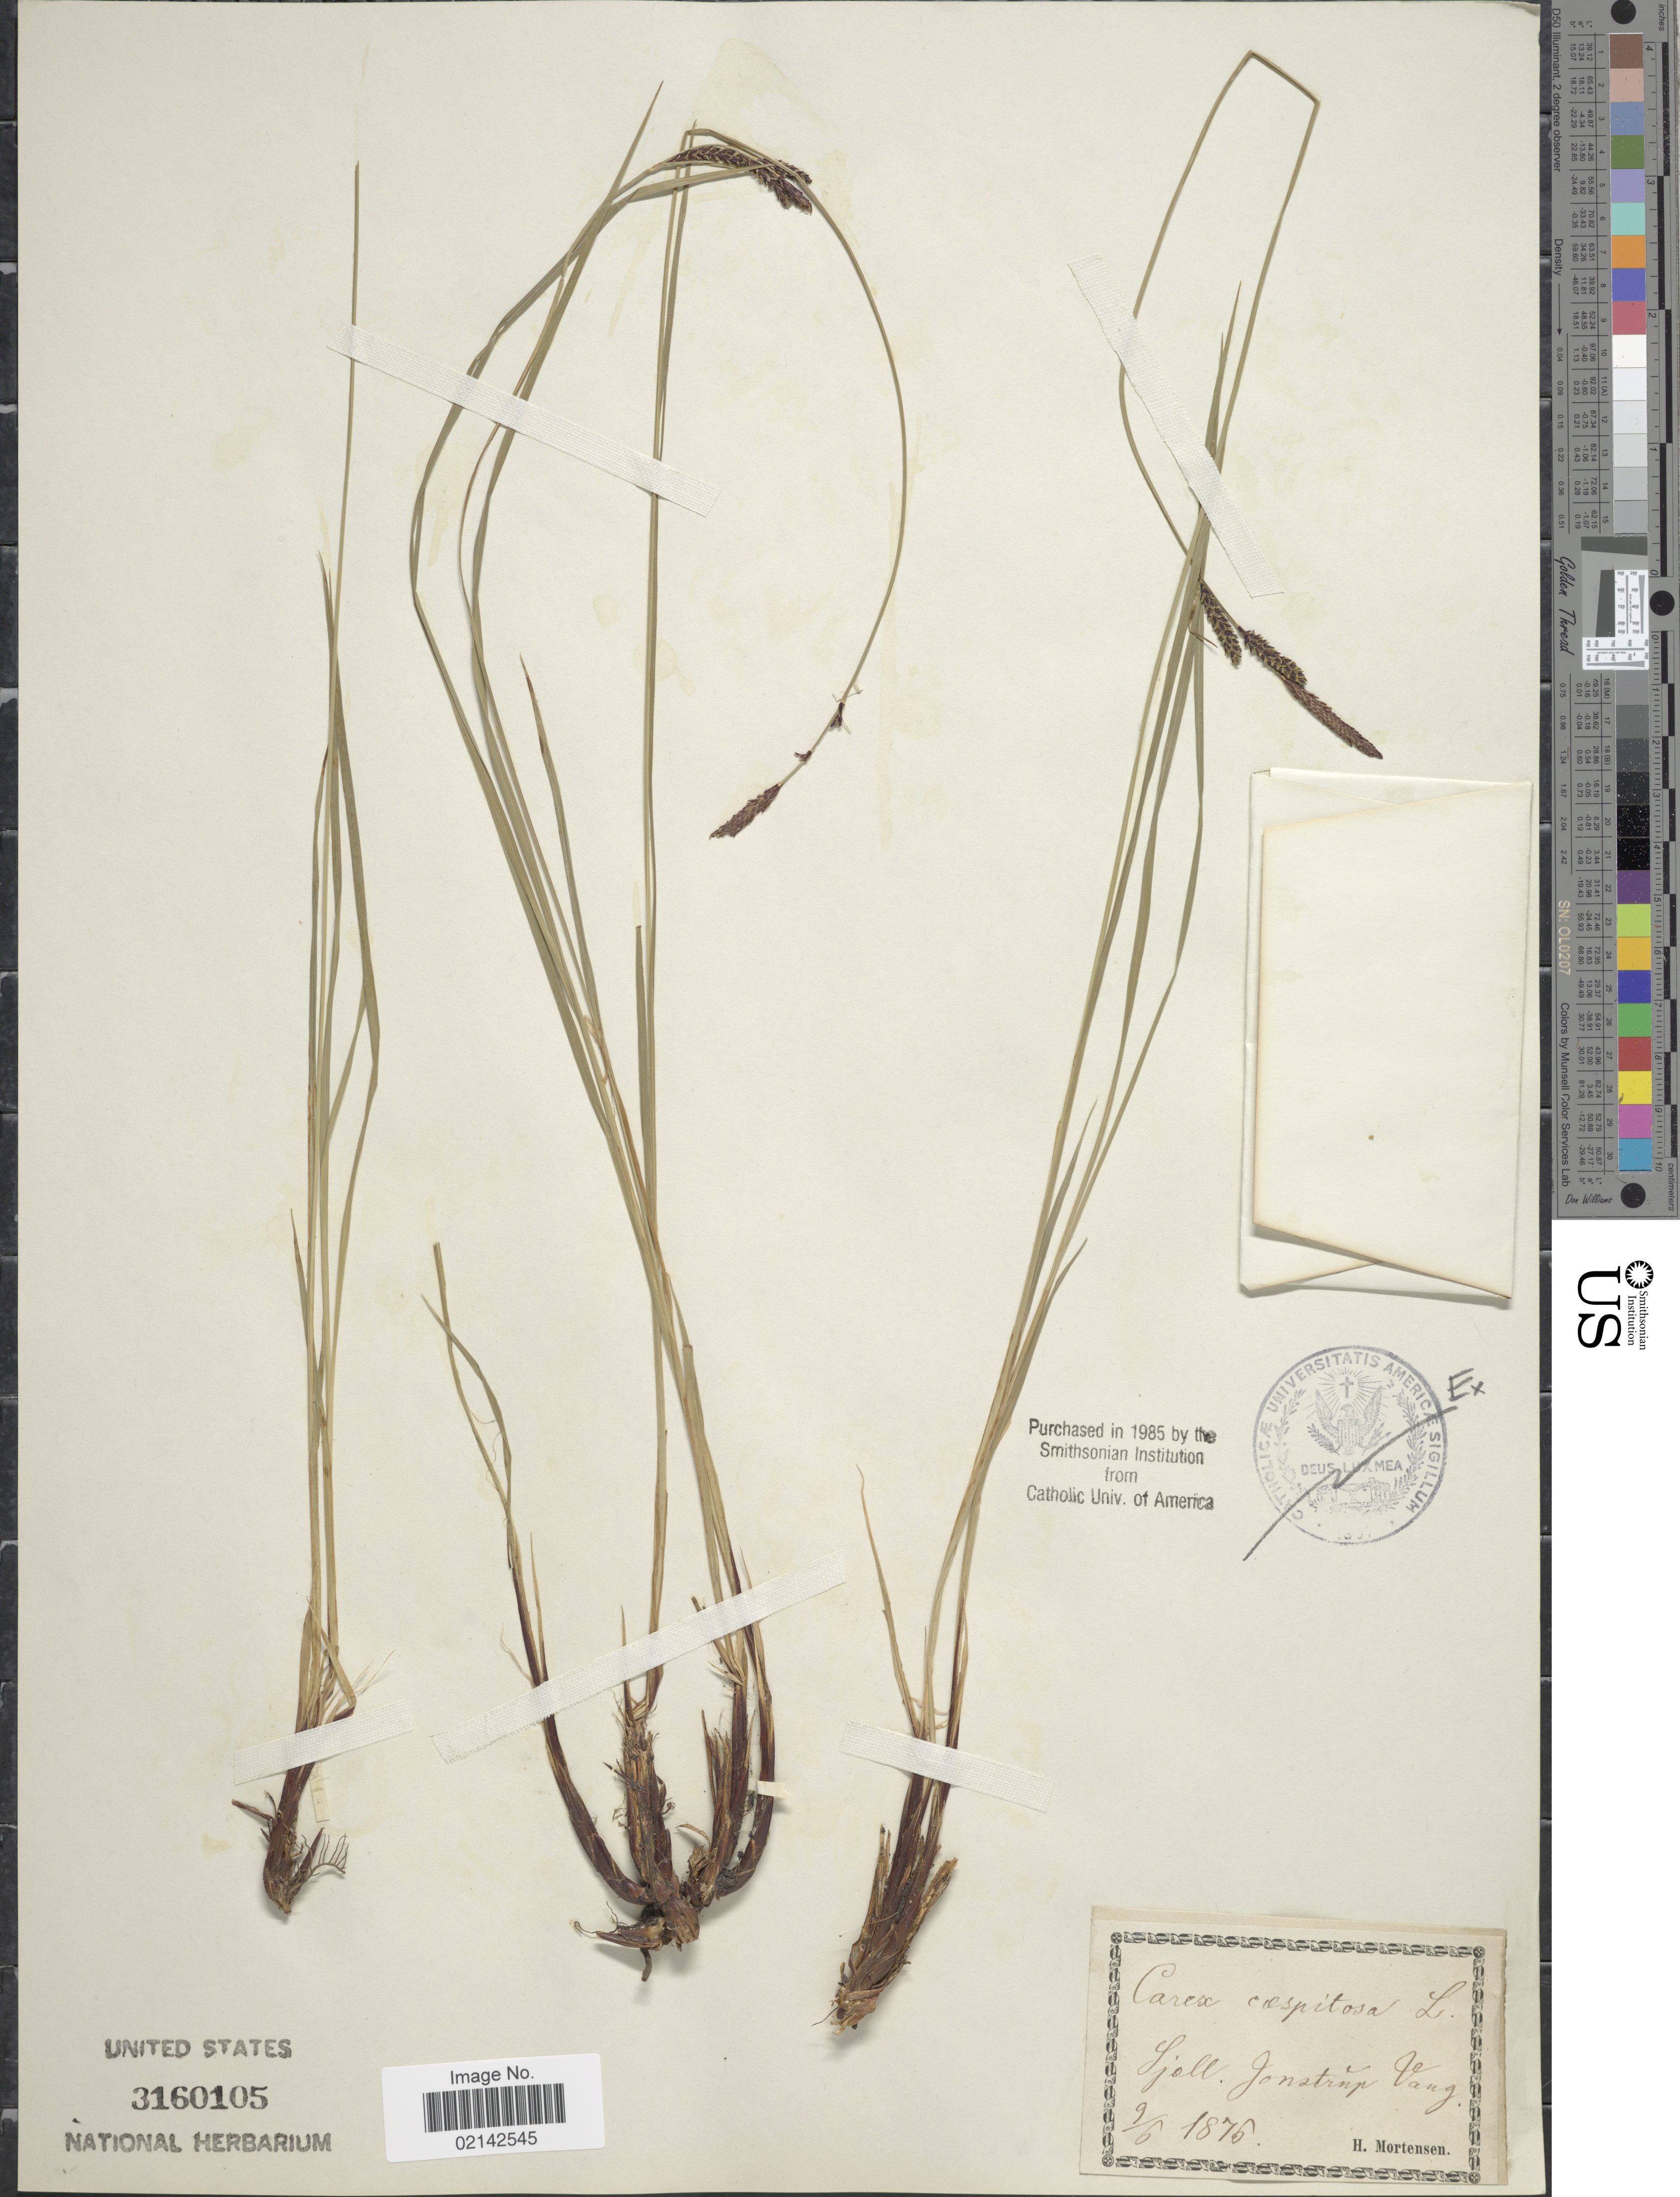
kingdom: Plantae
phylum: Tracheophyta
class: Liliopsida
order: Poales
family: Cyperaceae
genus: Carex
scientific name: Carex cespitosa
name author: L.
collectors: H. Mortensen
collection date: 1876-06-09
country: Denmark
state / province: Sjæland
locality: Sjæll. Lonstrup Vang.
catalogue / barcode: US 3160105